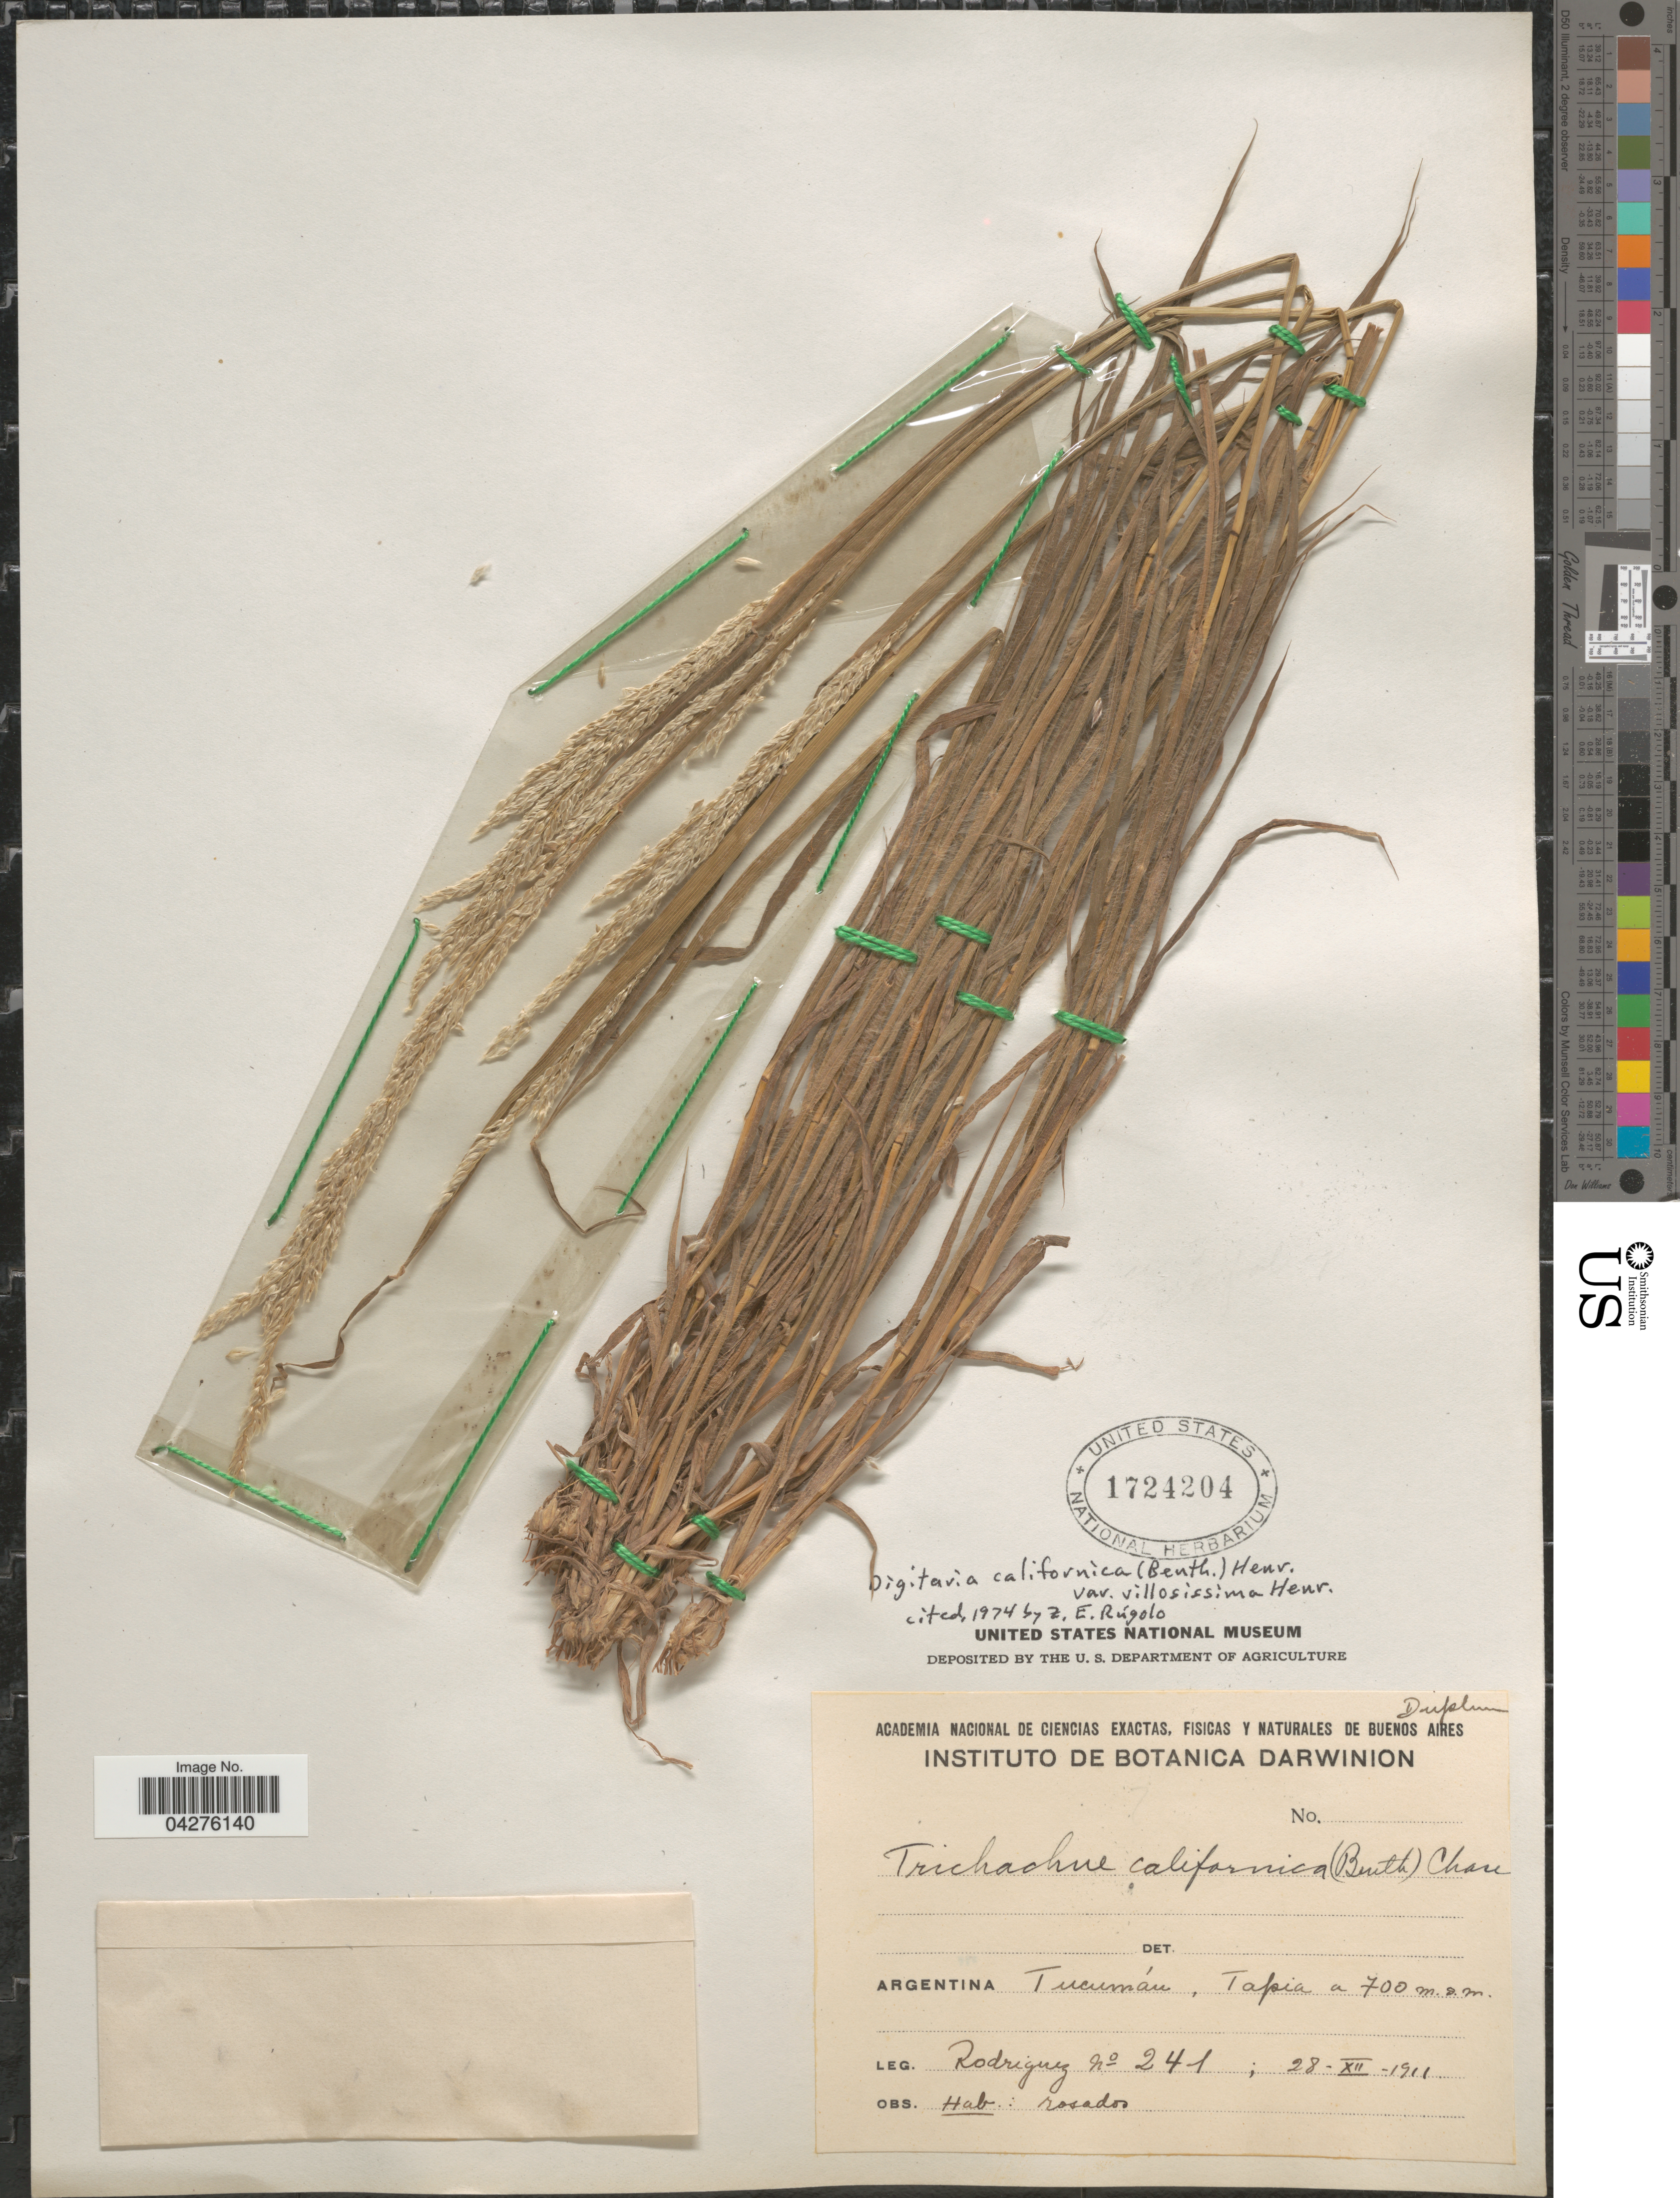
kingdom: Plantae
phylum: Tracheophyta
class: Liliopsida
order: Poales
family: Poaceae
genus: Digitaria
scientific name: Digitaria californica var. villosissima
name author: Henr.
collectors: Rodriguez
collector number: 241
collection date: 1911-12-28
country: Argentina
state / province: Tucuman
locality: Tapia.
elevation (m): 700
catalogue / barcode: US 1724204